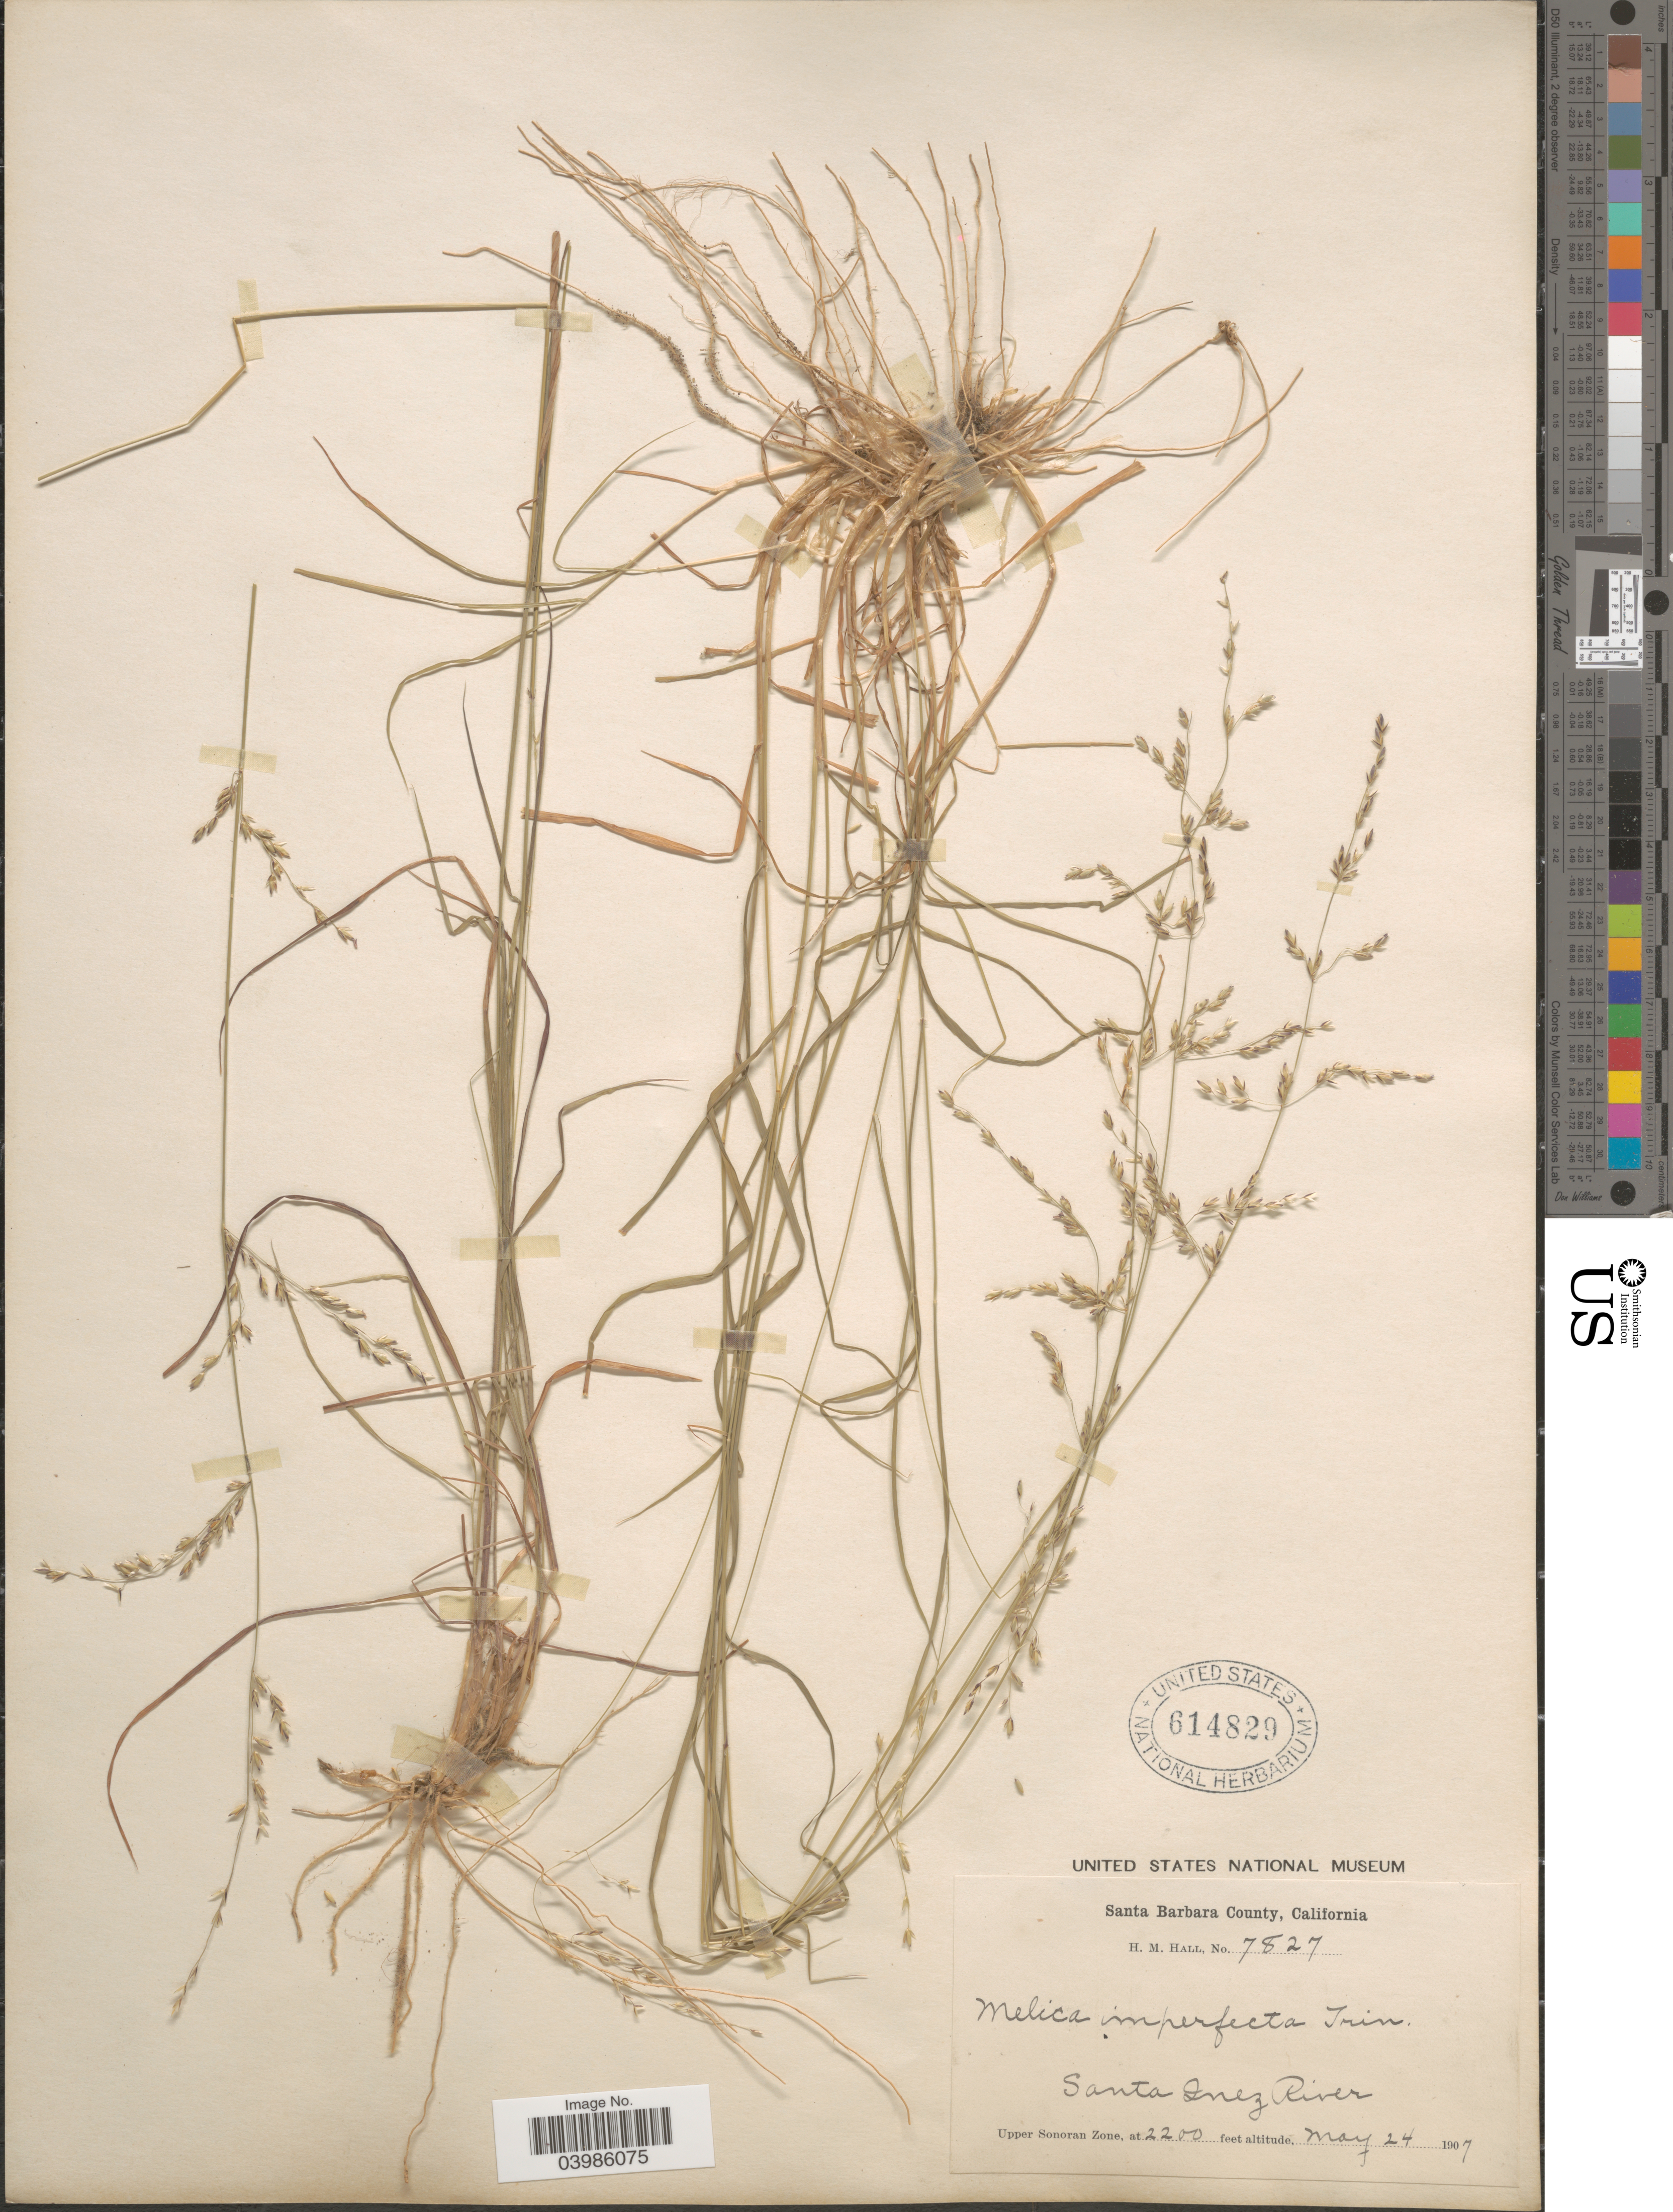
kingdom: Plantae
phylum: Tracheophyta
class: Liliopsida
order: Poales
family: Poaceae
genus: Melica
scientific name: Melica imperfecta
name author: Trin.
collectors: H. M. Hall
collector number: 7827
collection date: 1907-05-24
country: United States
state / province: California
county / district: Santa Barbara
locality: Santa Barbara County. Santa Inez River. Upper Sonoran Zone.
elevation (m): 671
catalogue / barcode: US 614829